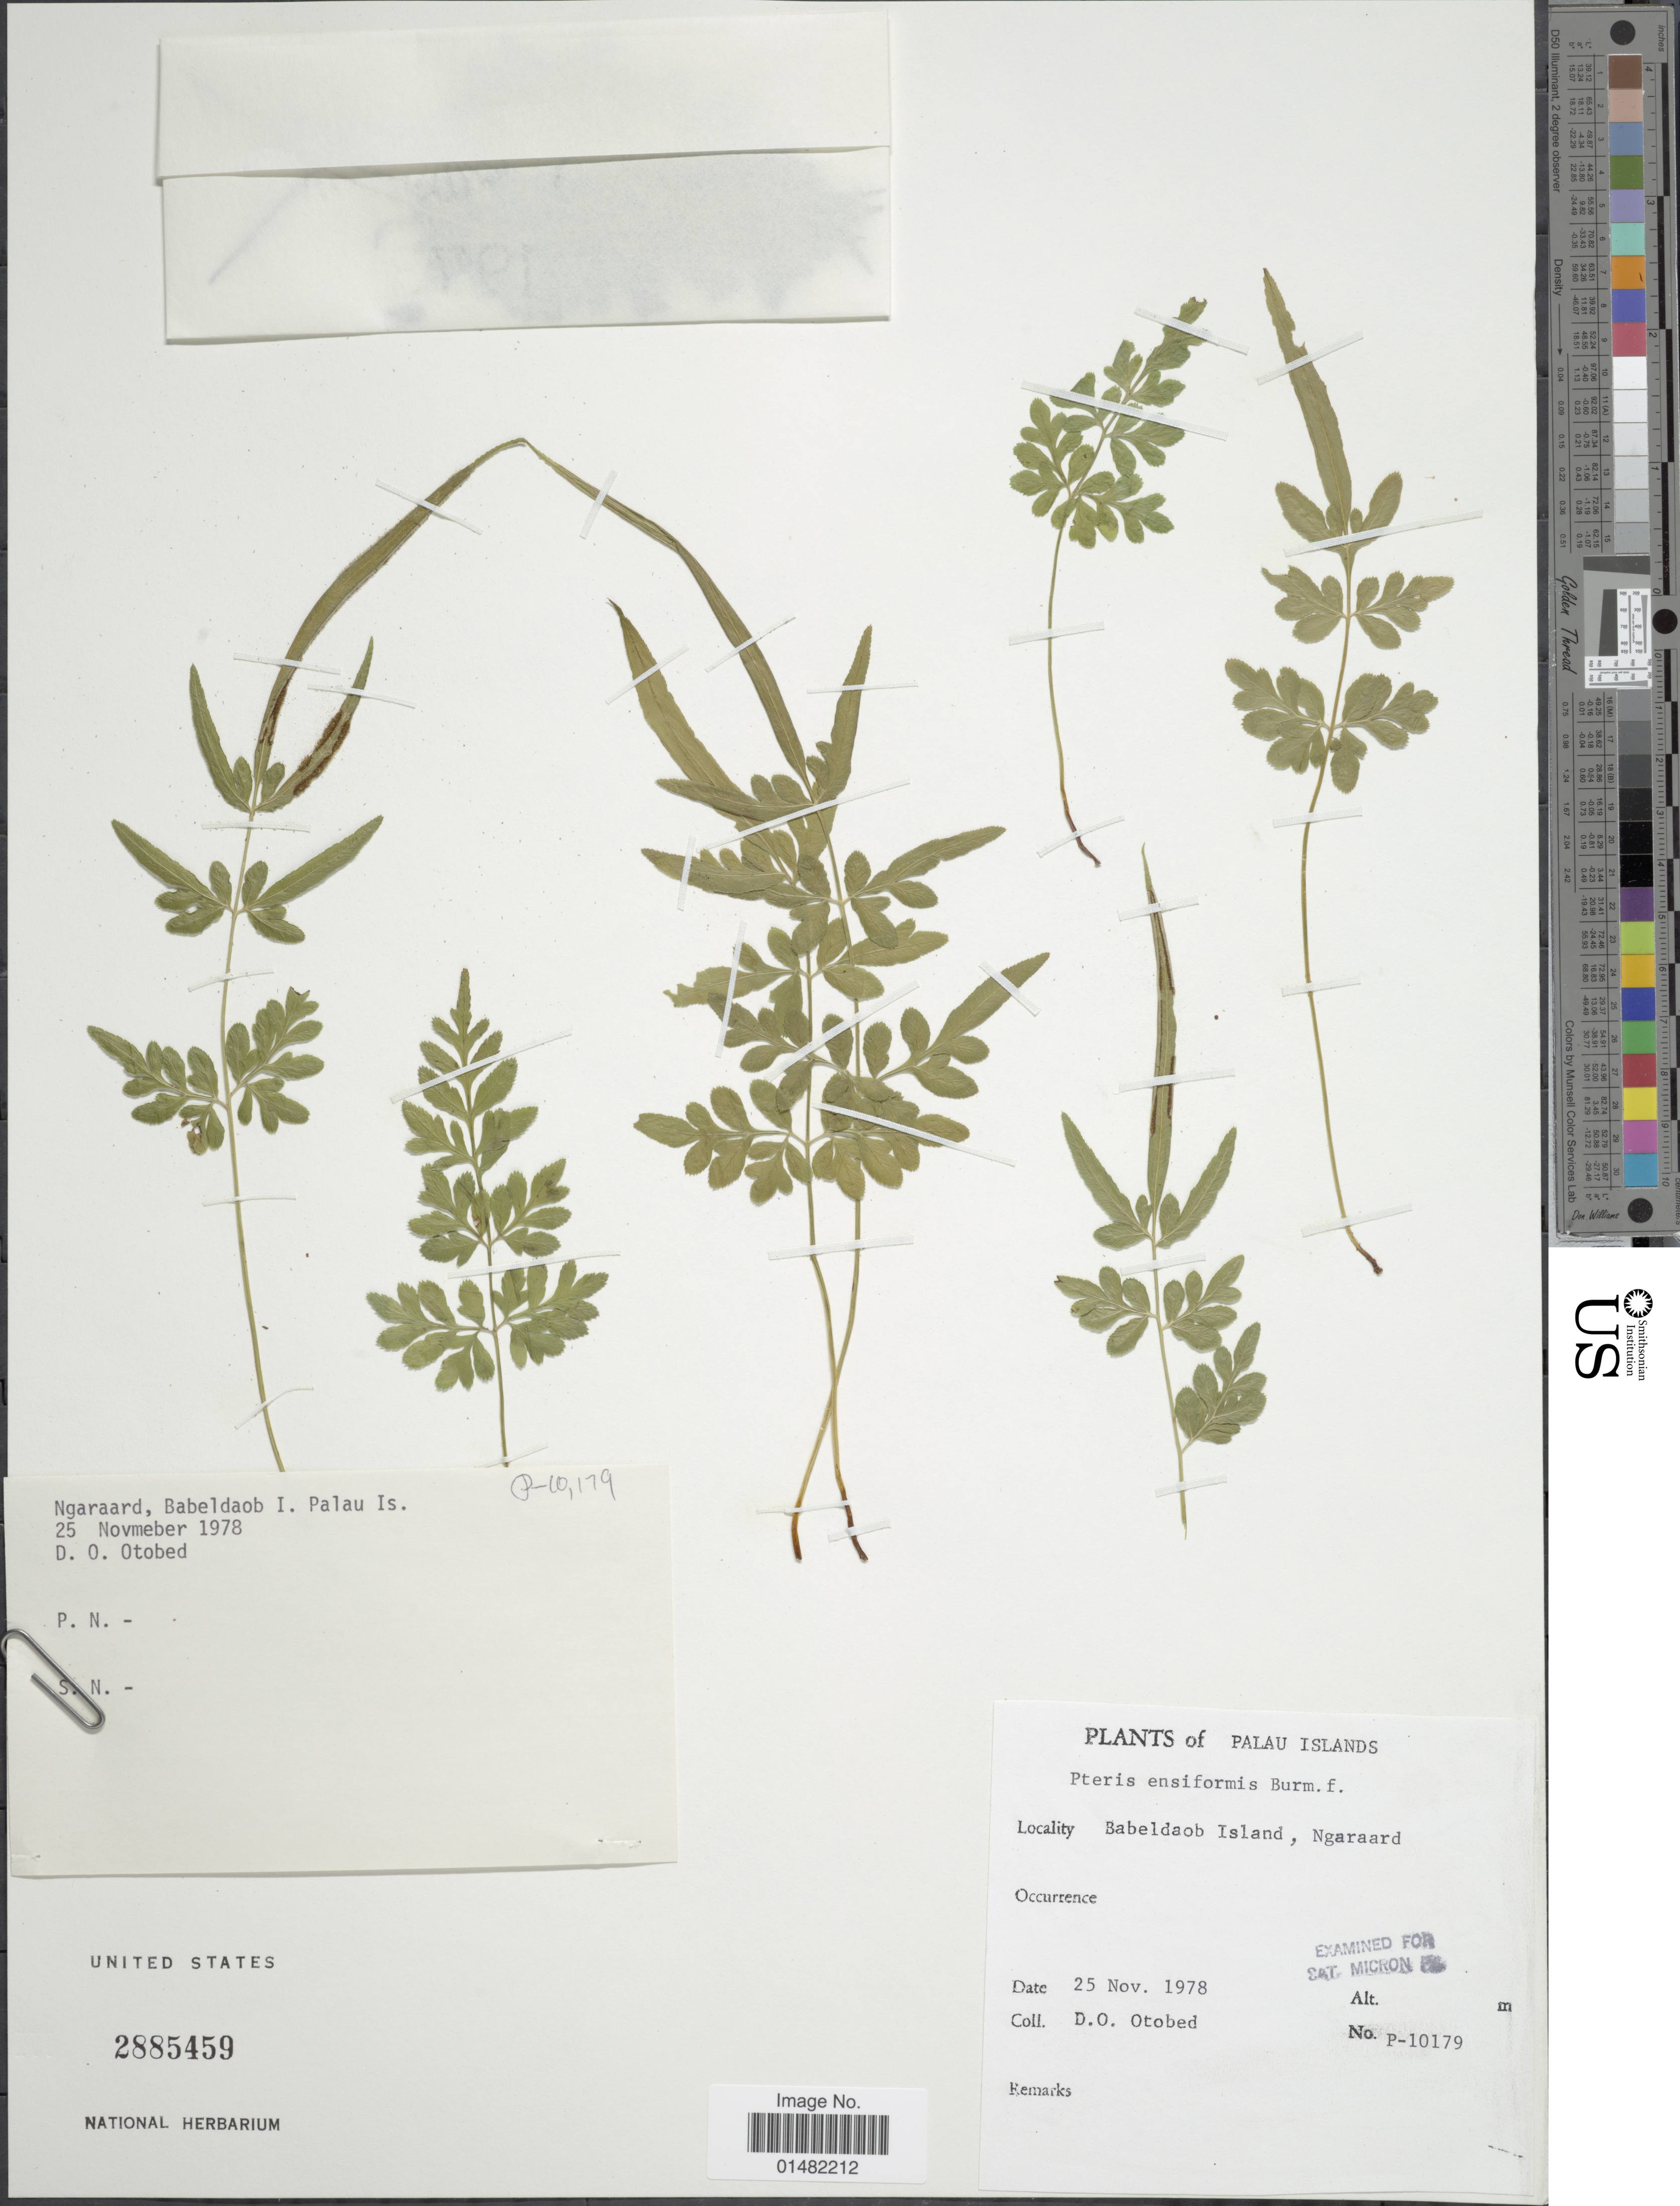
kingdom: Plantae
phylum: Tracheophyta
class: Polypodiopsida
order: Polypodiales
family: Pteridaceae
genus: Pteris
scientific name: Pteris ensiformis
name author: Burm. f.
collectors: D. O. Otobed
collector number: P-10179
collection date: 1978-11-25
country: Palau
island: Babeldaob [Babelthuap]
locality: Palau Islands, Babeldaob Island, Ngaraard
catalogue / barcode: US 2885459